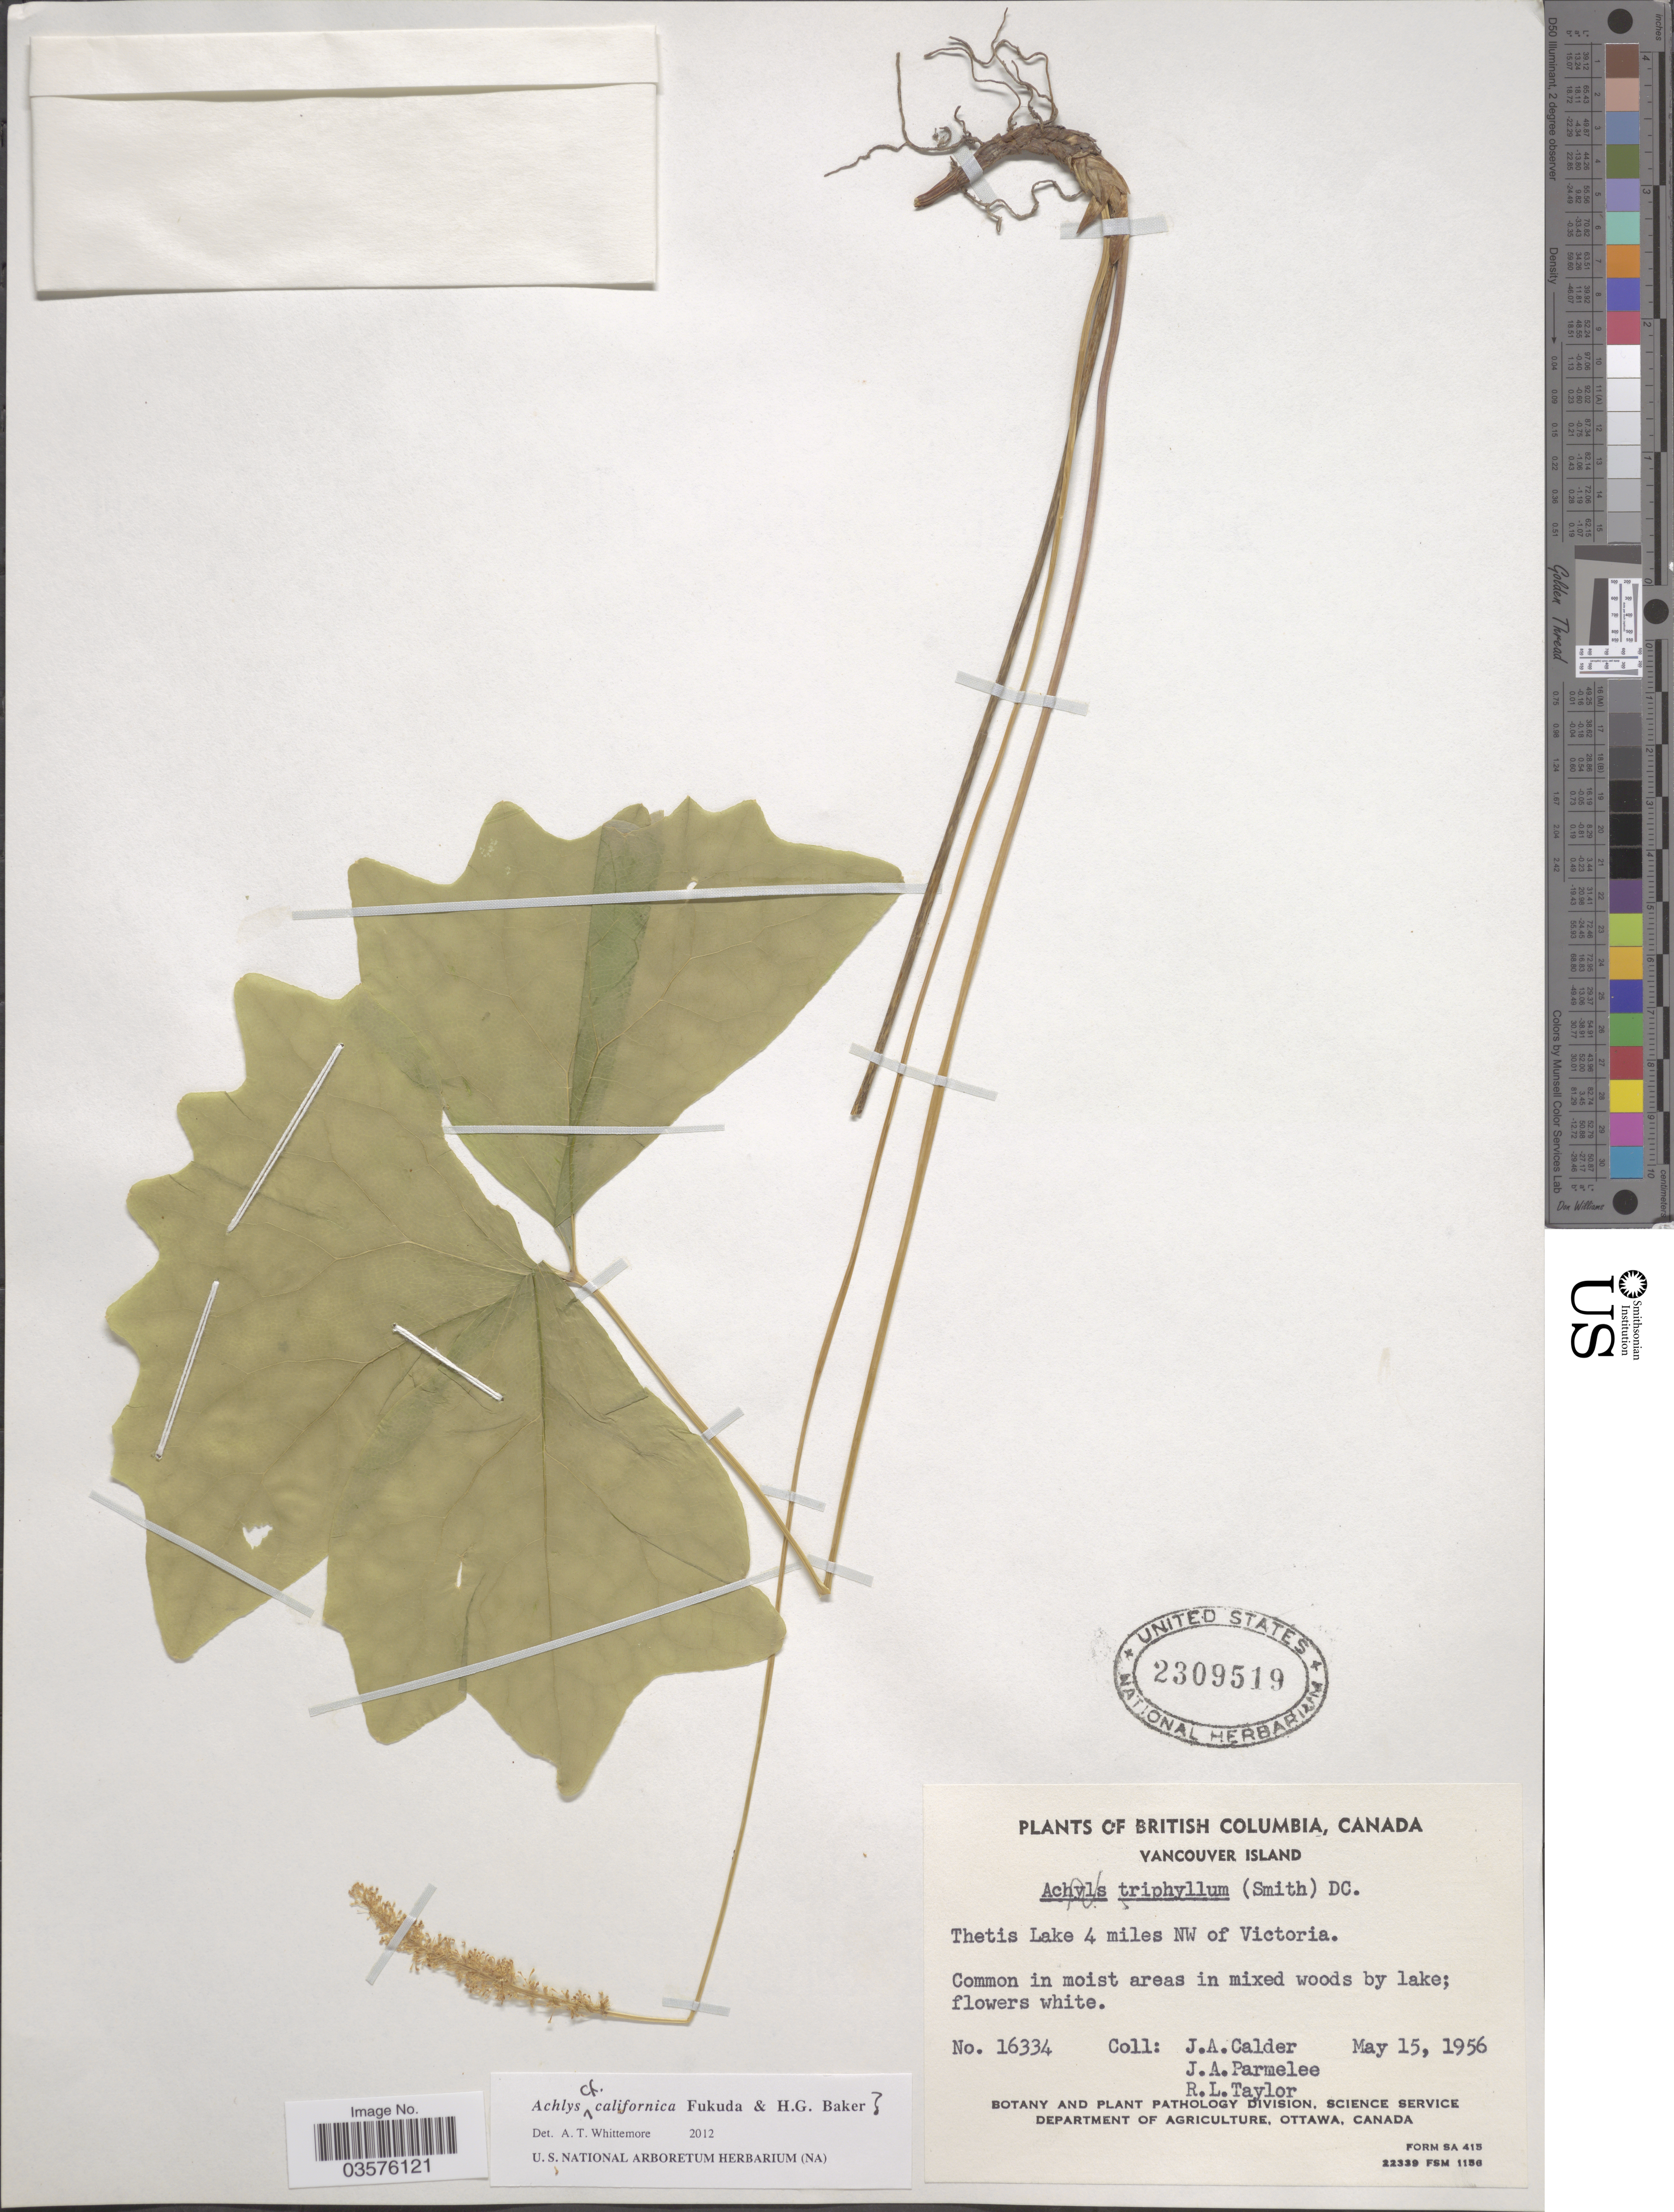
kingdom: Plantae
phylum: Tracheophyta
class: Magnoliopsida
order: Ranunculales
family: Berberidaceae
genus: Achlys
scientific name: Achlys californica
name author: Fukuda & H.G. Baker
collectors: J. A. Calder, J. A. Parmelee & R. Taylor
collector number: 16334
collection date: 1956-05-15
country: Canada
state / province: British Columbia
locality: Vancouver Island. Thetis Lake 4 miles NW of Victoria.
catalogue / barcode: US 2309519